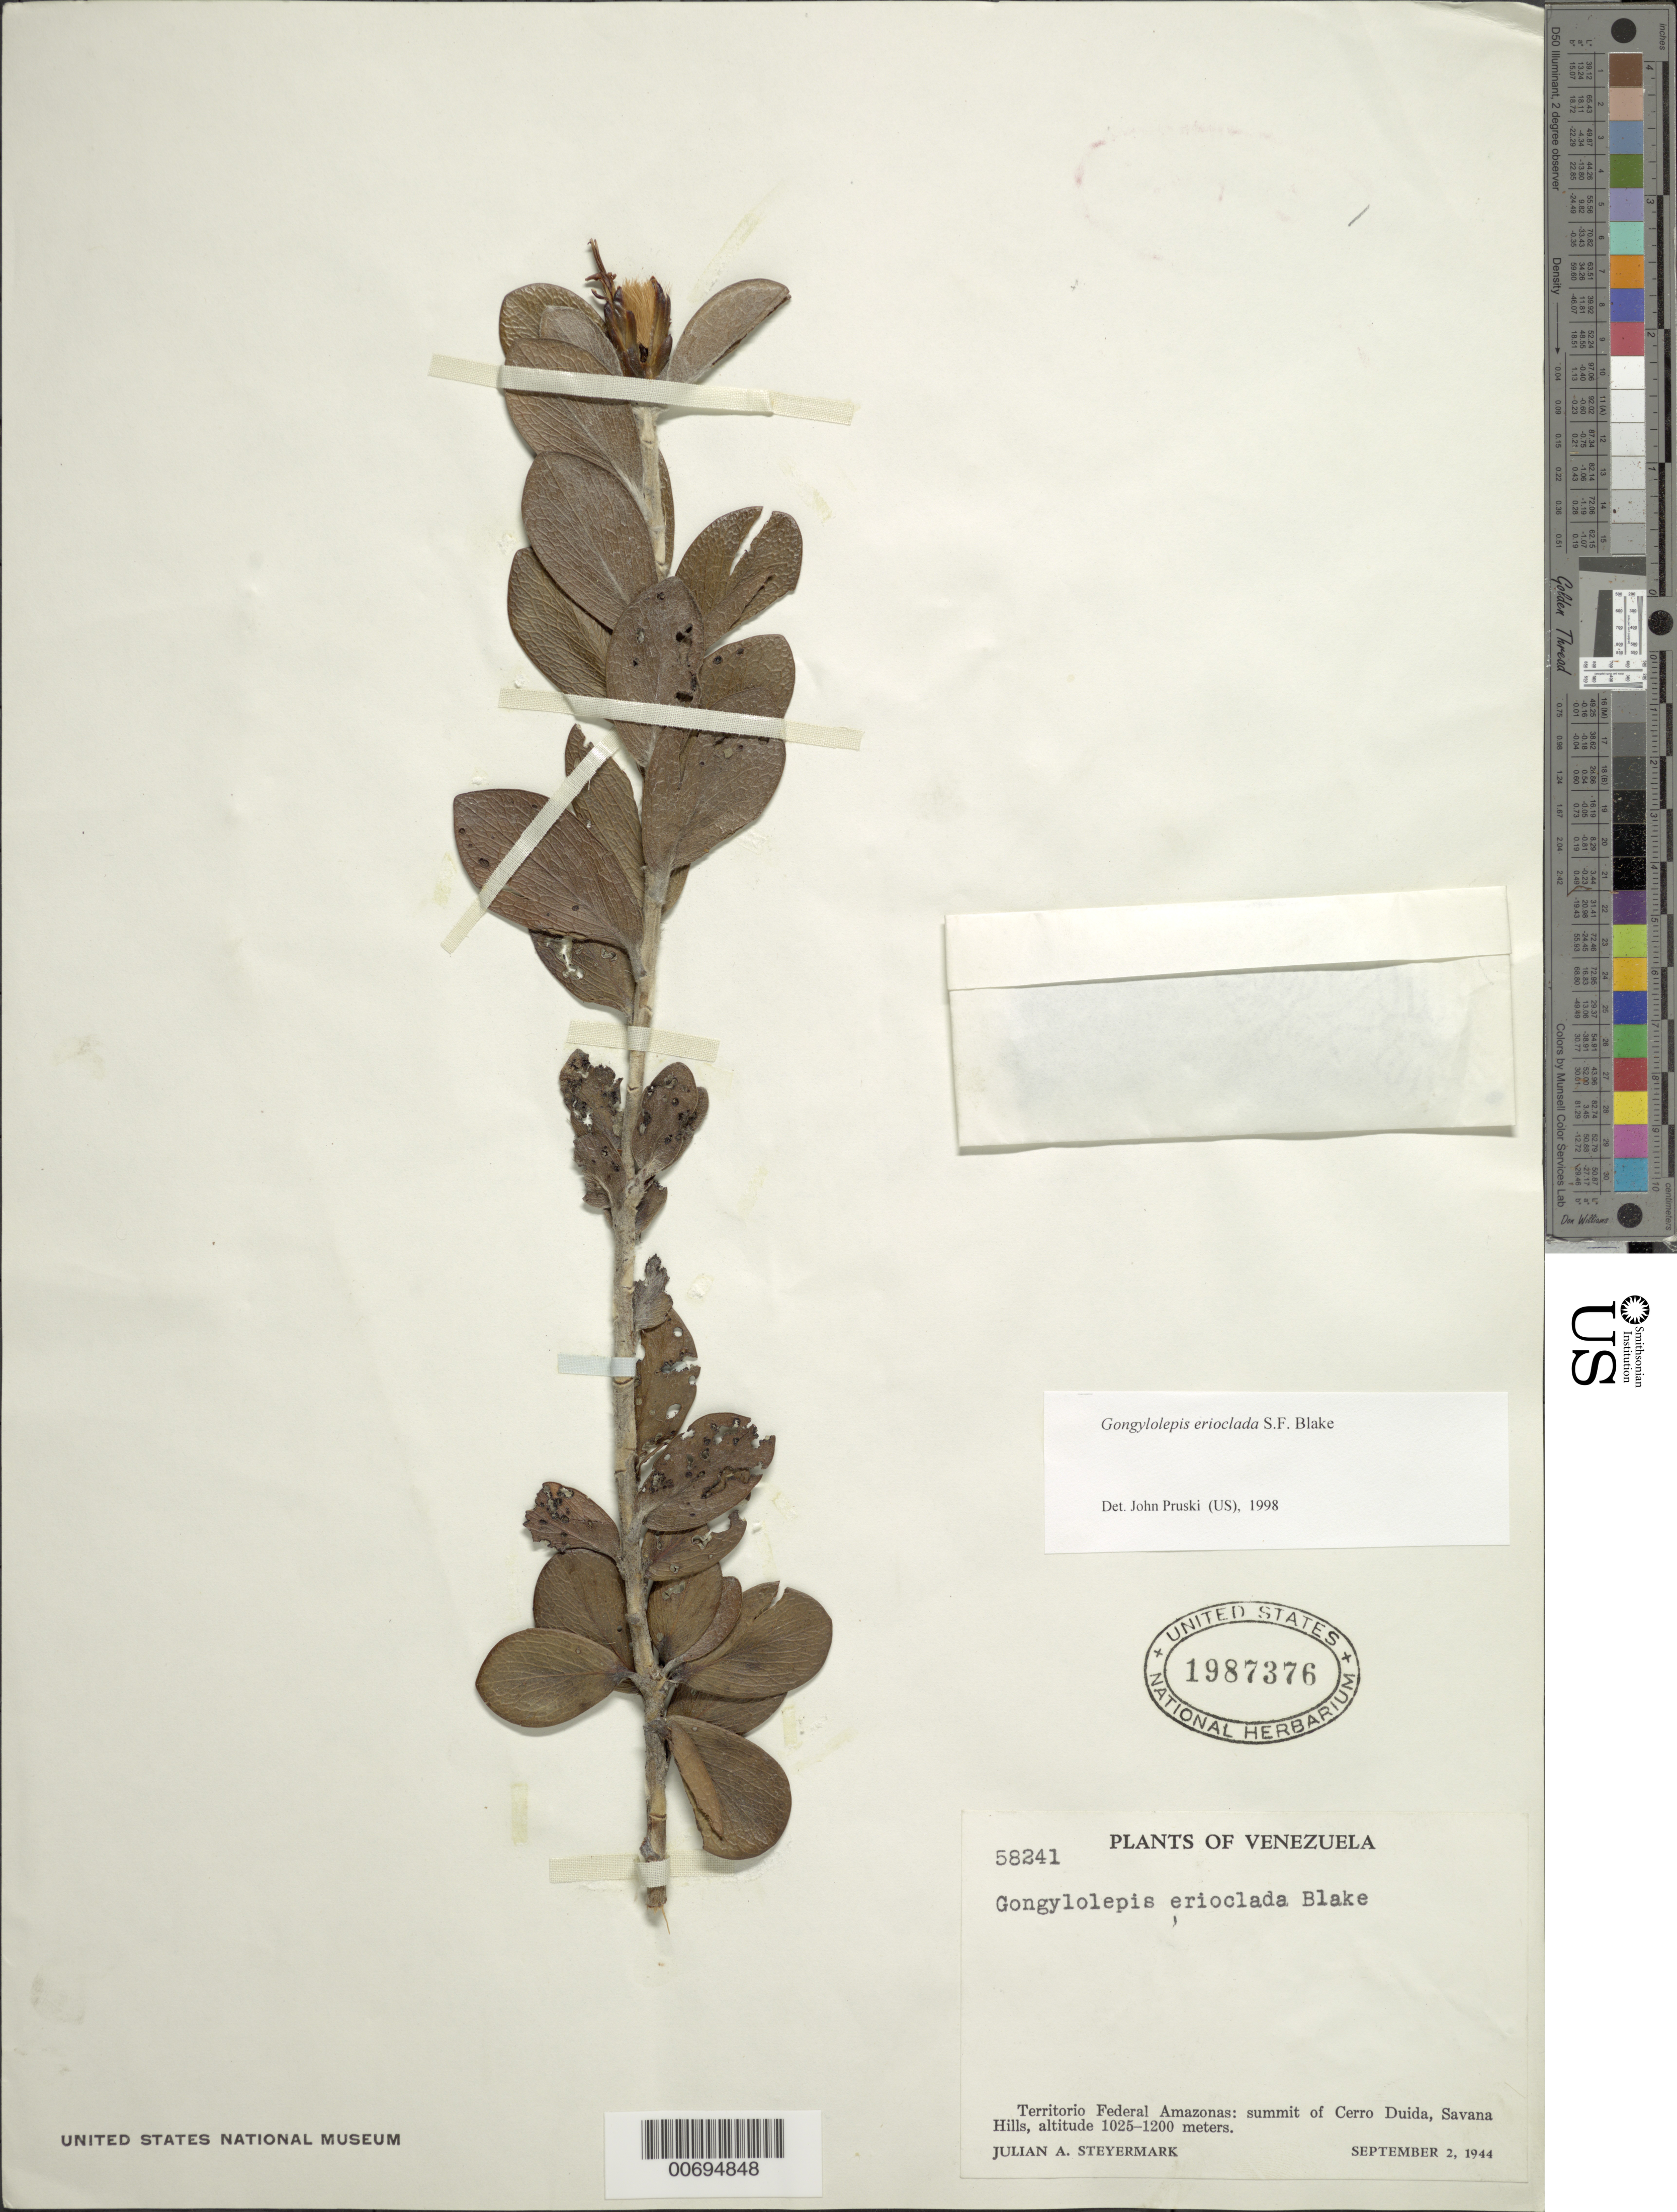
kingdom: Plantae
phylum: Tracheophyta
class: Magnoliopsida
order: Asterales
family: Asteraceae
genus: Gongylolepis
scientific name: Gongylolepis erioclada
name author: S.F. Blake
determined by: Pruski, J. F.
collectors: J. Steyermark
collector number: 58241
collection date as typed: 2-Sep-44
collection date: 1944-09-02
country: Venezuela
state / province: Amazonas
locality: Cerro Duida, summit, Caño Negro, Savanna Hills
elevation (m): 1025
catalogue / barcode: US 1987376